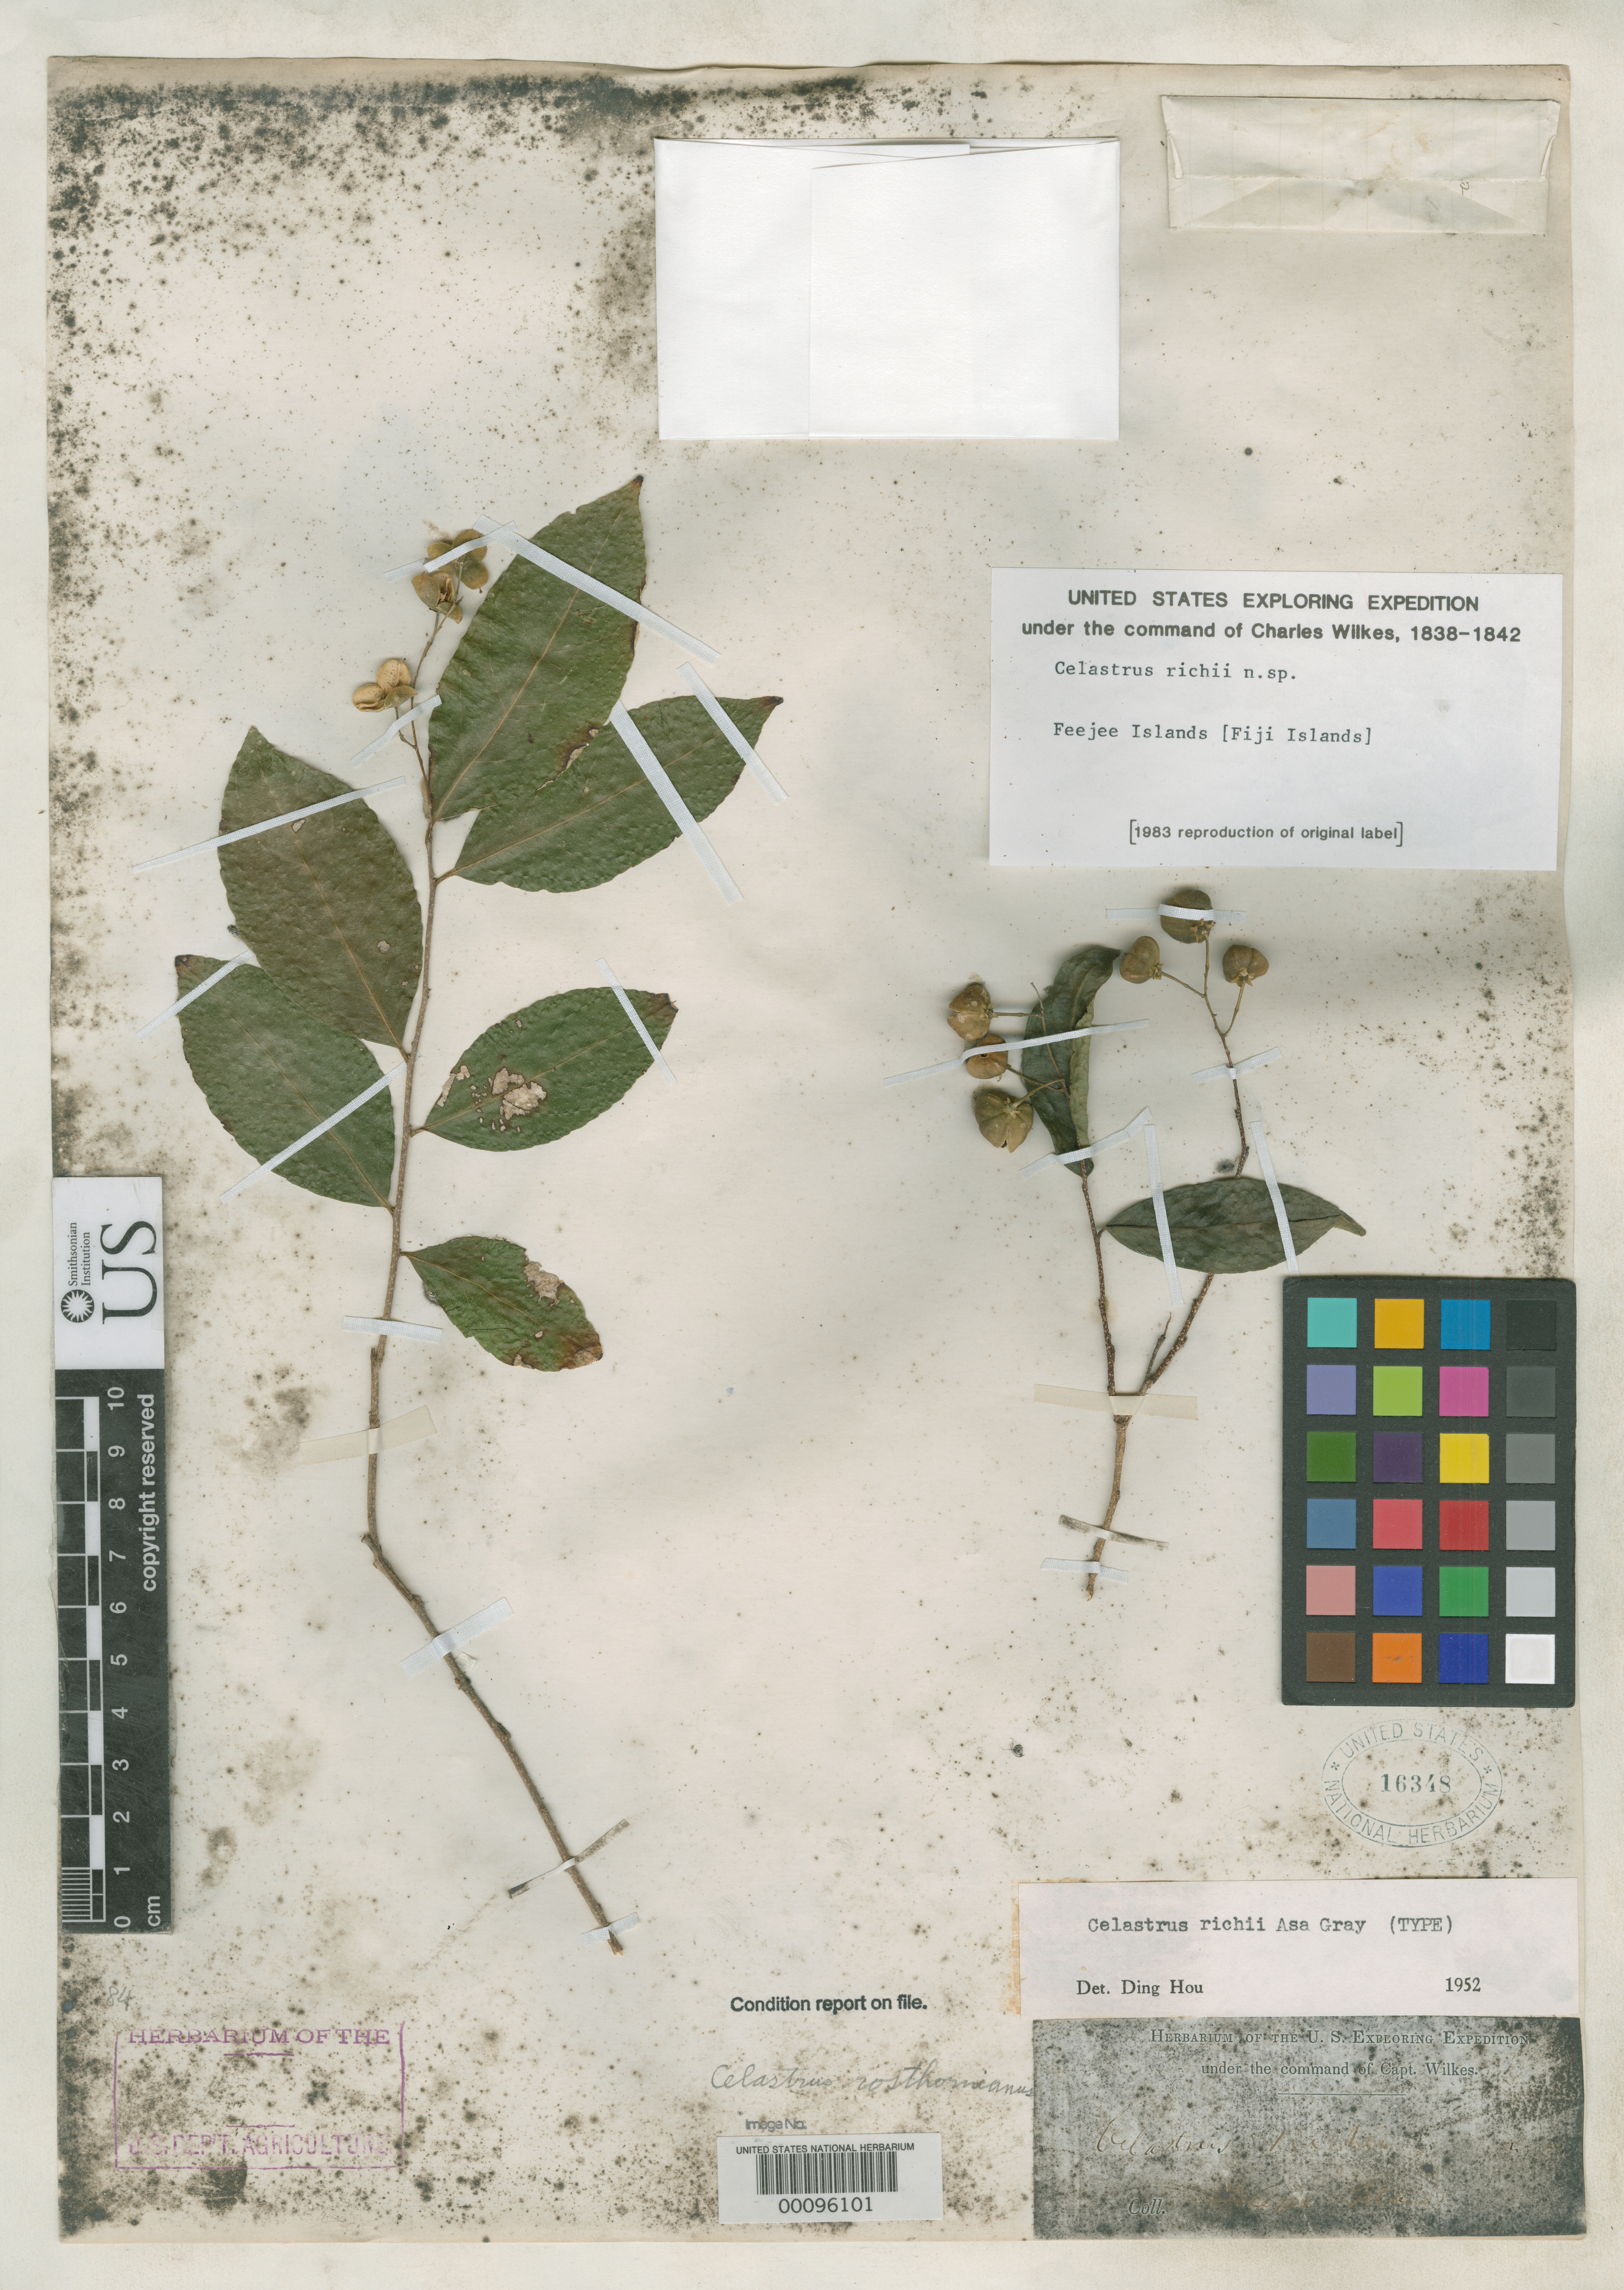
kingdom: Plantae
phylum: Tracheophyta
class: Magnoliopsida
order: Celastrales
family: Celastraceae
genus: Celastrus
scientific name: Celastrus richii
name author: A. Gray in Wilkes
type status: Holotype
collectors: Wilkes Explor. Exped.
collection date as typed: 1838 to -- --- 1842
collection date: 1838/1842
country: Fiji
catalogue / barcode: US 16348